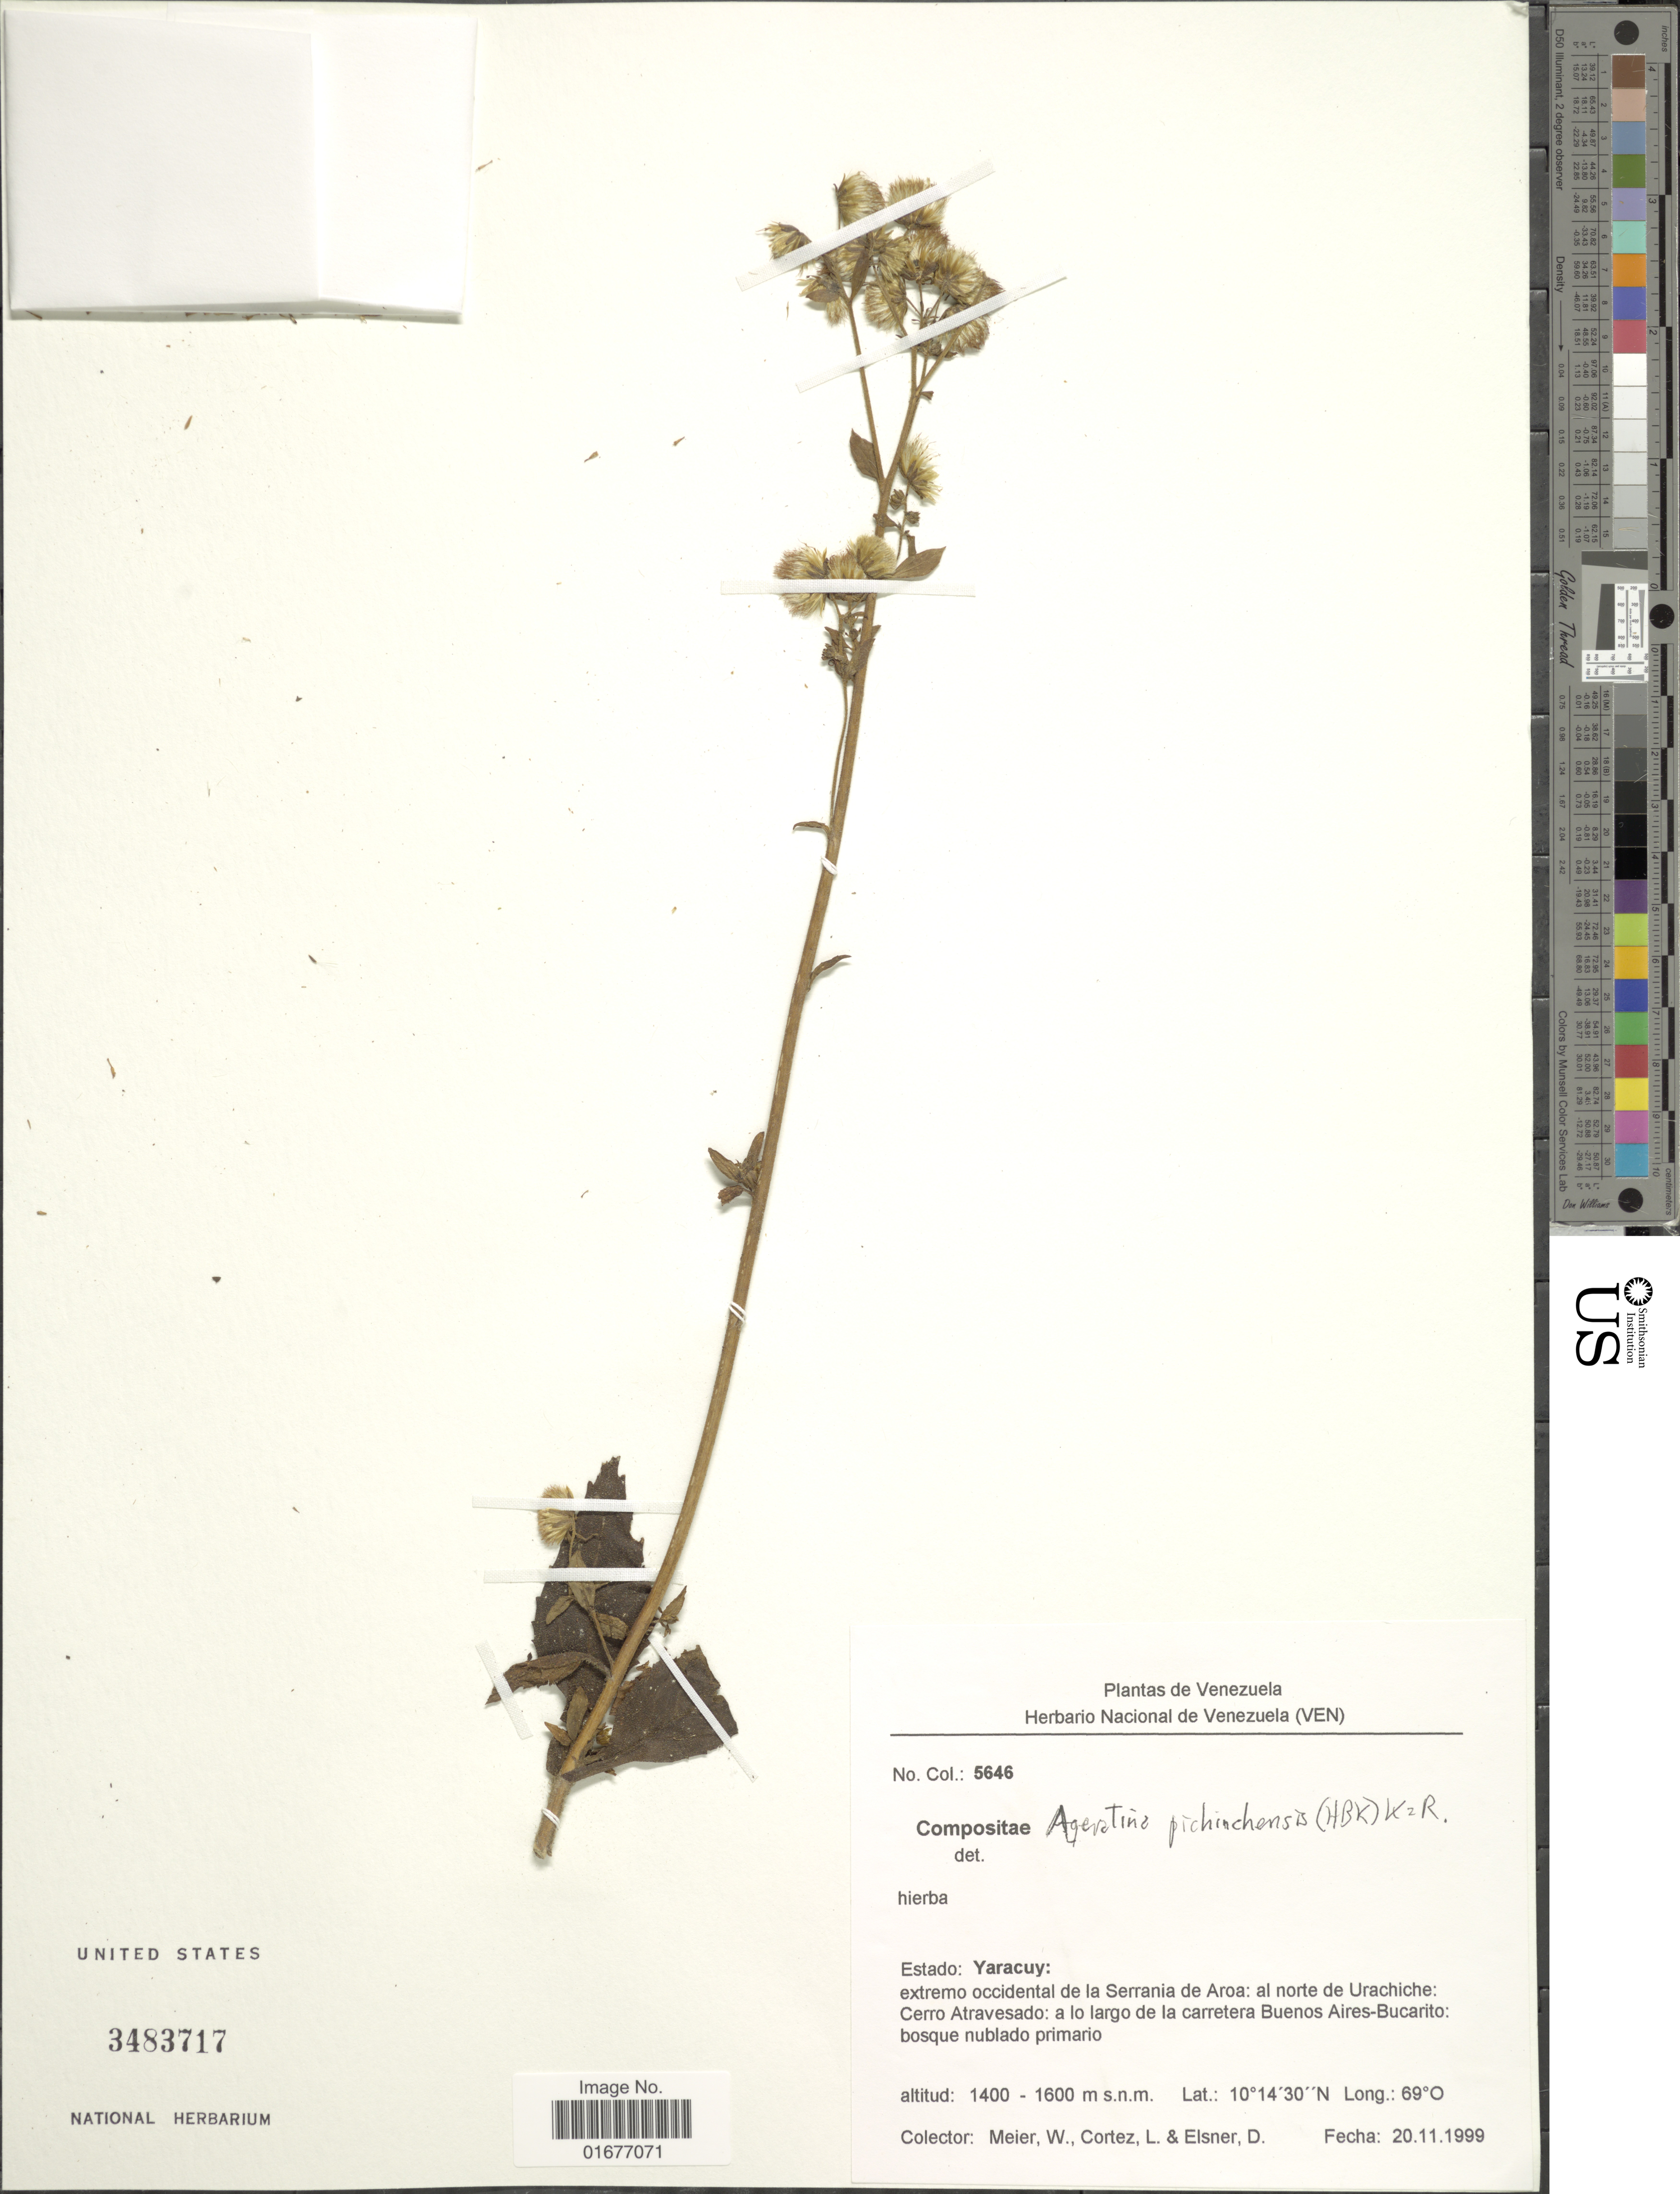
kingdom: Plantae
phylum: Tracheophyta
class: Magnoliopsida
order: Asterales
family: Asteraceae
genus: Ageratina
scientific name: Ageratina pichinchensis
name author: (Kunth) R.M. King & H. Rob.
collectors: W. Meier, L. Cortéz & D. Elsner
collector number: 5646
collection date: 1999-11-20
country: Venezuela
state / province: Yaracuy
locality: Extremo occidental de la Serrania de Aroa: al norte de Urachiche: Cerro Atravesado: a lo largo de la carretera Buenos Aires-Bucarito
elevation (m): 1400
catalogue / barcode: US 3483717